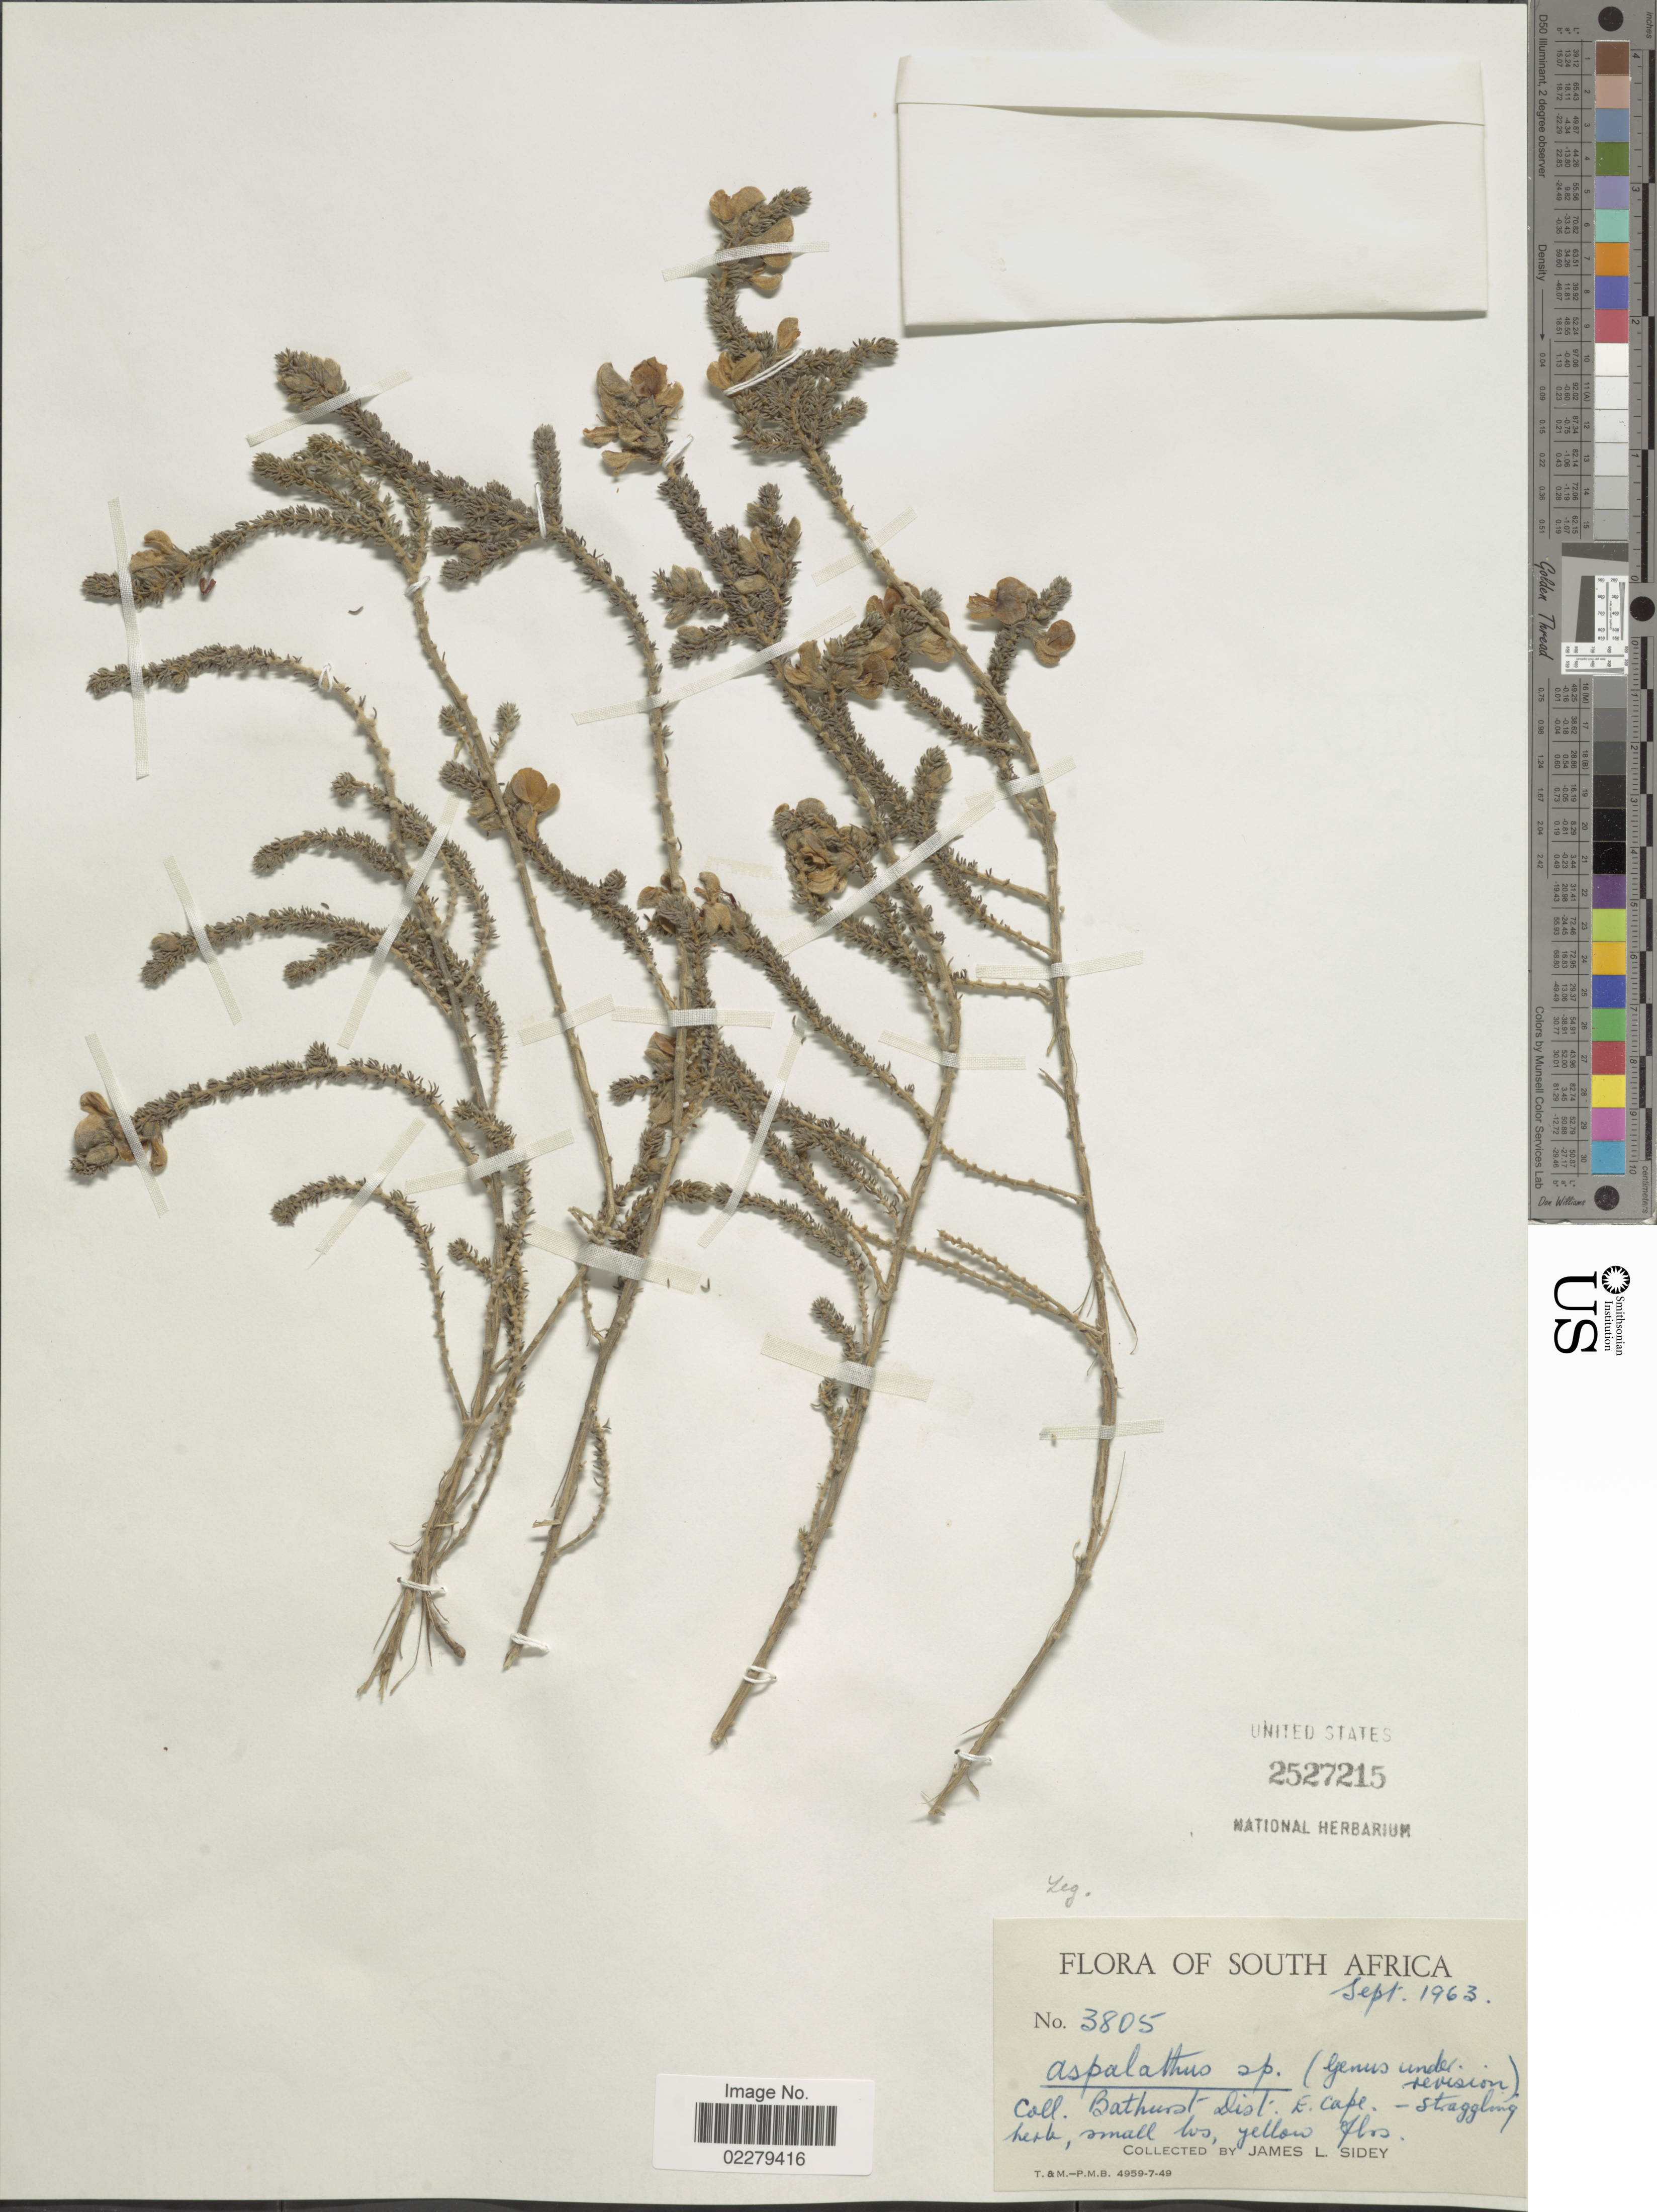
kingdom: Plantae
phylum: Tracheophyta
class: Magnoliopsida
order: Fabales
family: Fabaceae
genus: Aspalathus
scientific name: Aspalathus sp.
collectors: J. L. Sidey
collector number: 3805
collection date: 1963-09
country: South Africa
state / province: Eastern Cape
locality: Bathurst Dist - E. Cape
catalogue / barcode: US 2527215